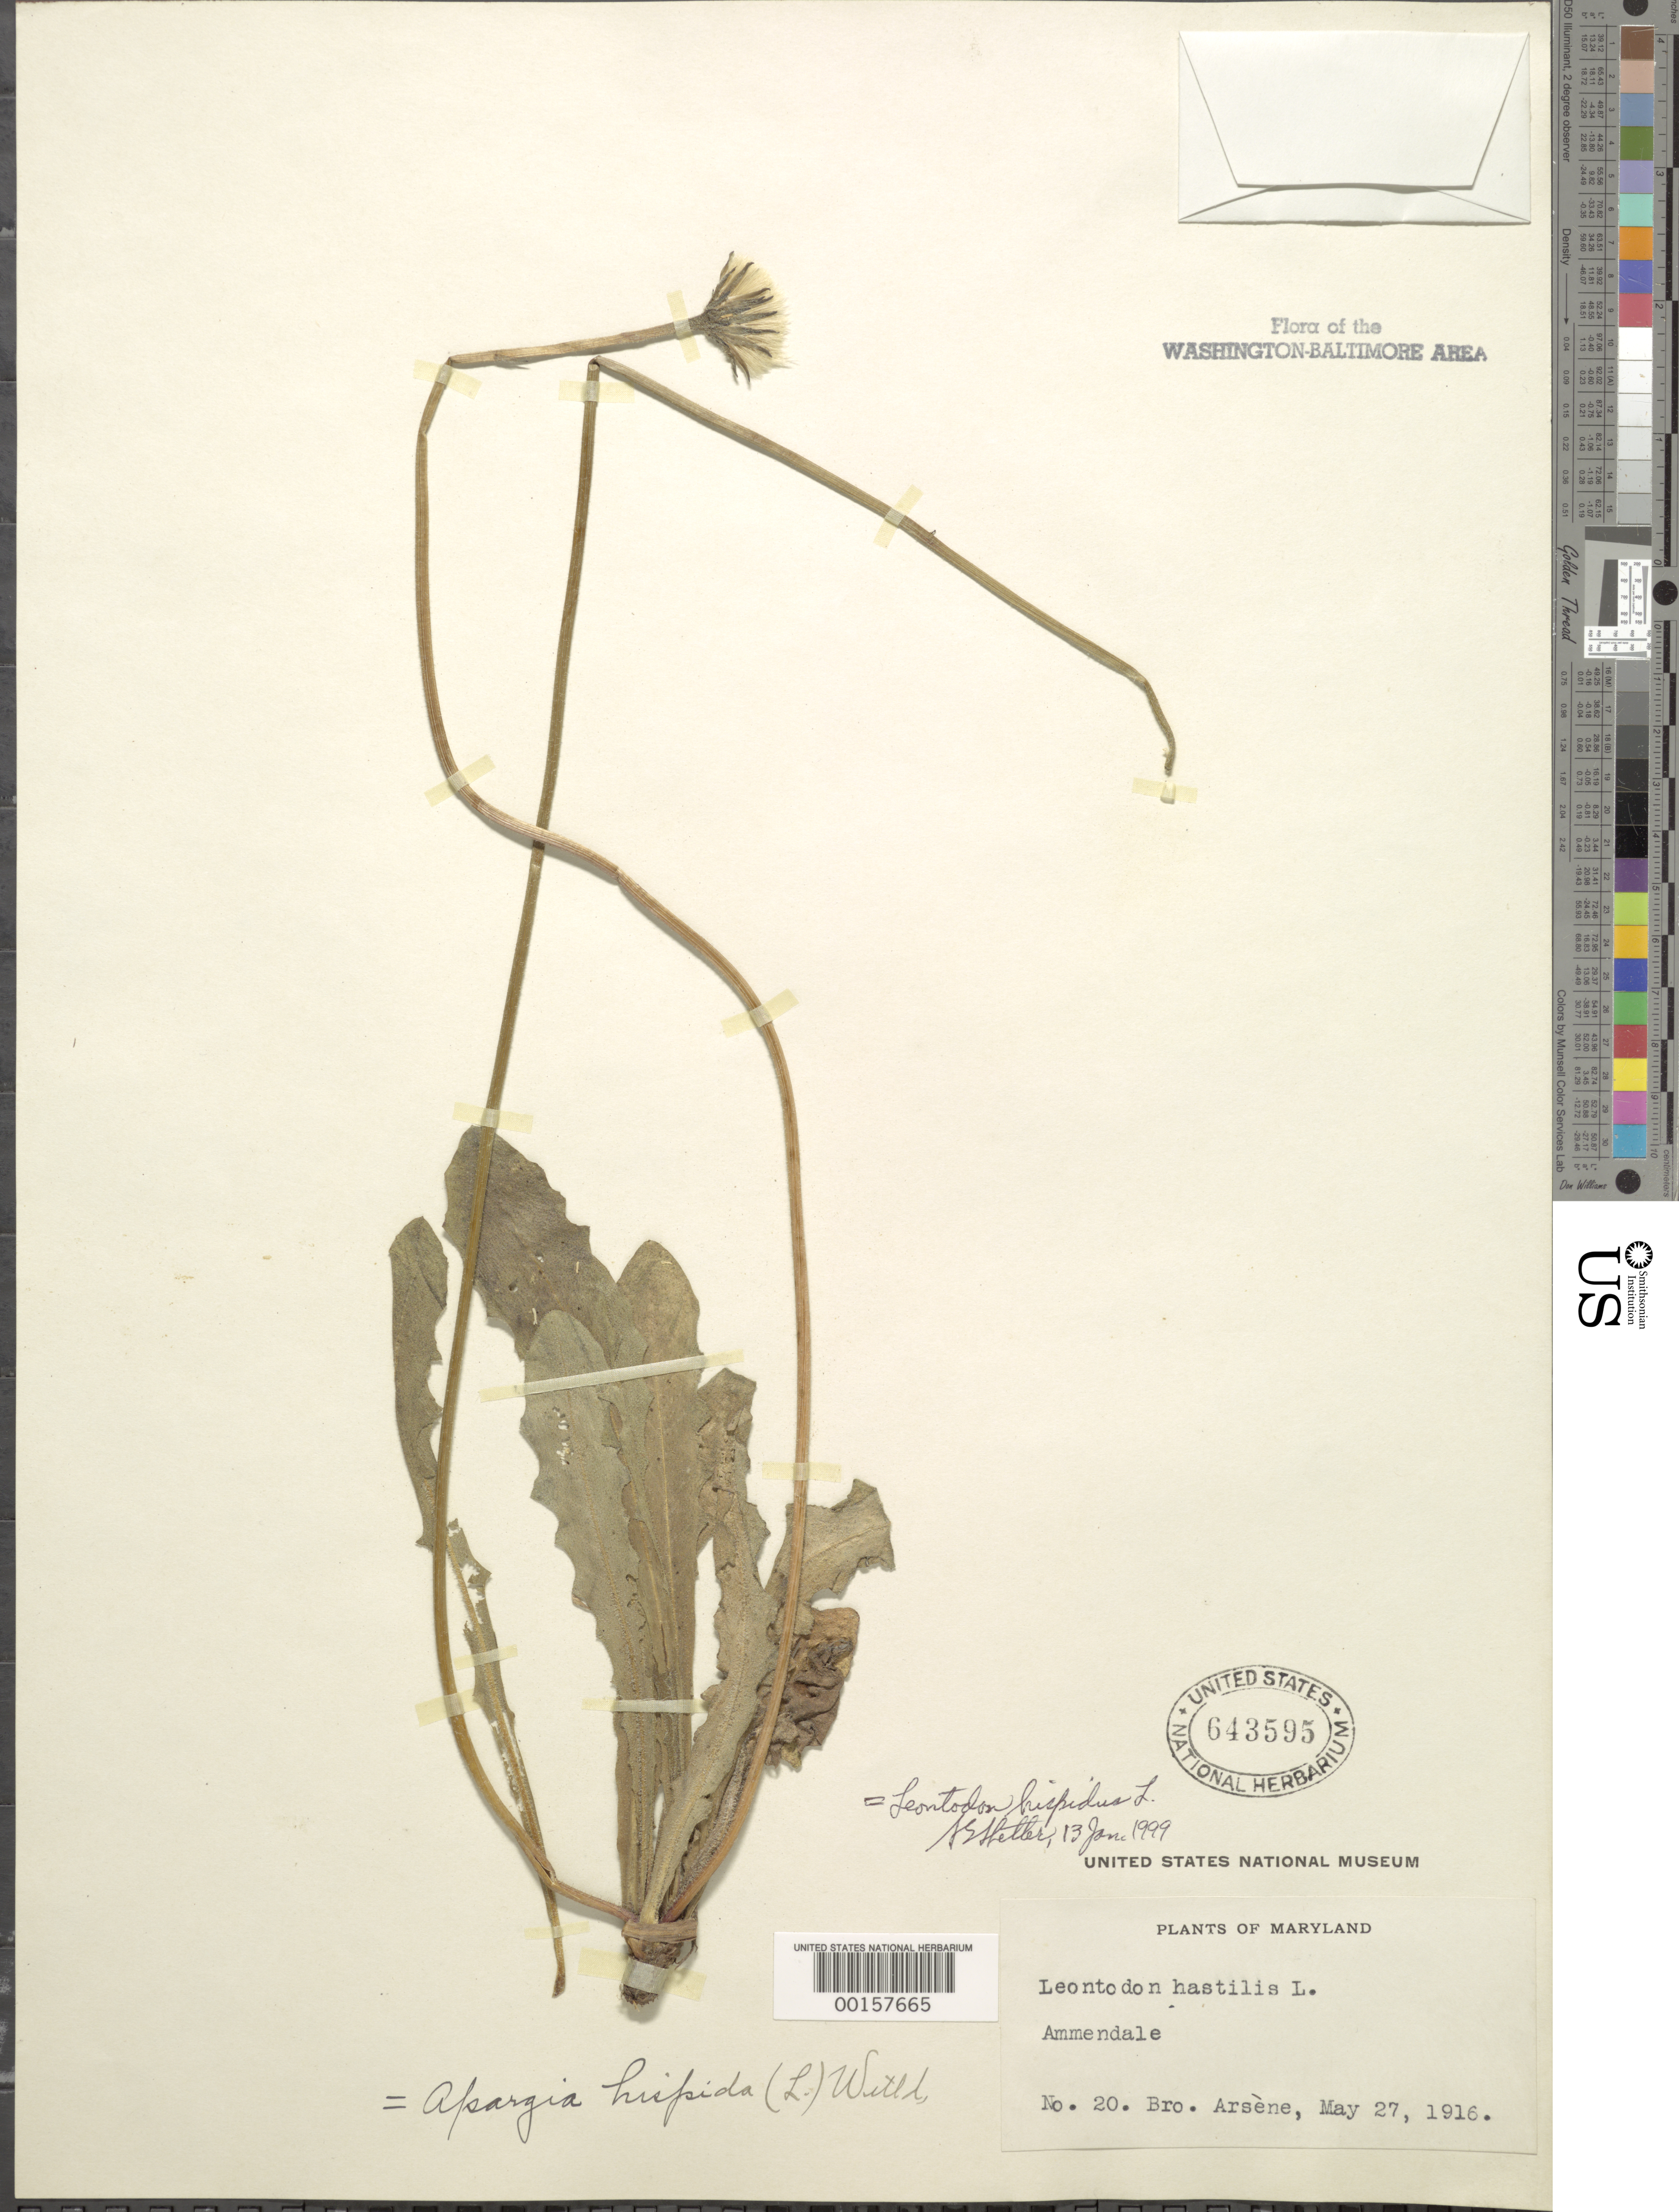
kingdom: Plantae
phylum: Tracheophyta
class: Magnoliopsida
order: Asterales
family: Asteraceae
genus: Leontodon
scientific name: Leontodon hispidus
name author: L.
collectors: Bro. G. Arsène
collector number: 20969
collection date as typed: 27 May 1916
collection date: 1916-05-27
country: United States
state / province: Maryland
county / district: Prince George's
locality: Ammendale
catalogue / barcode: US 643595